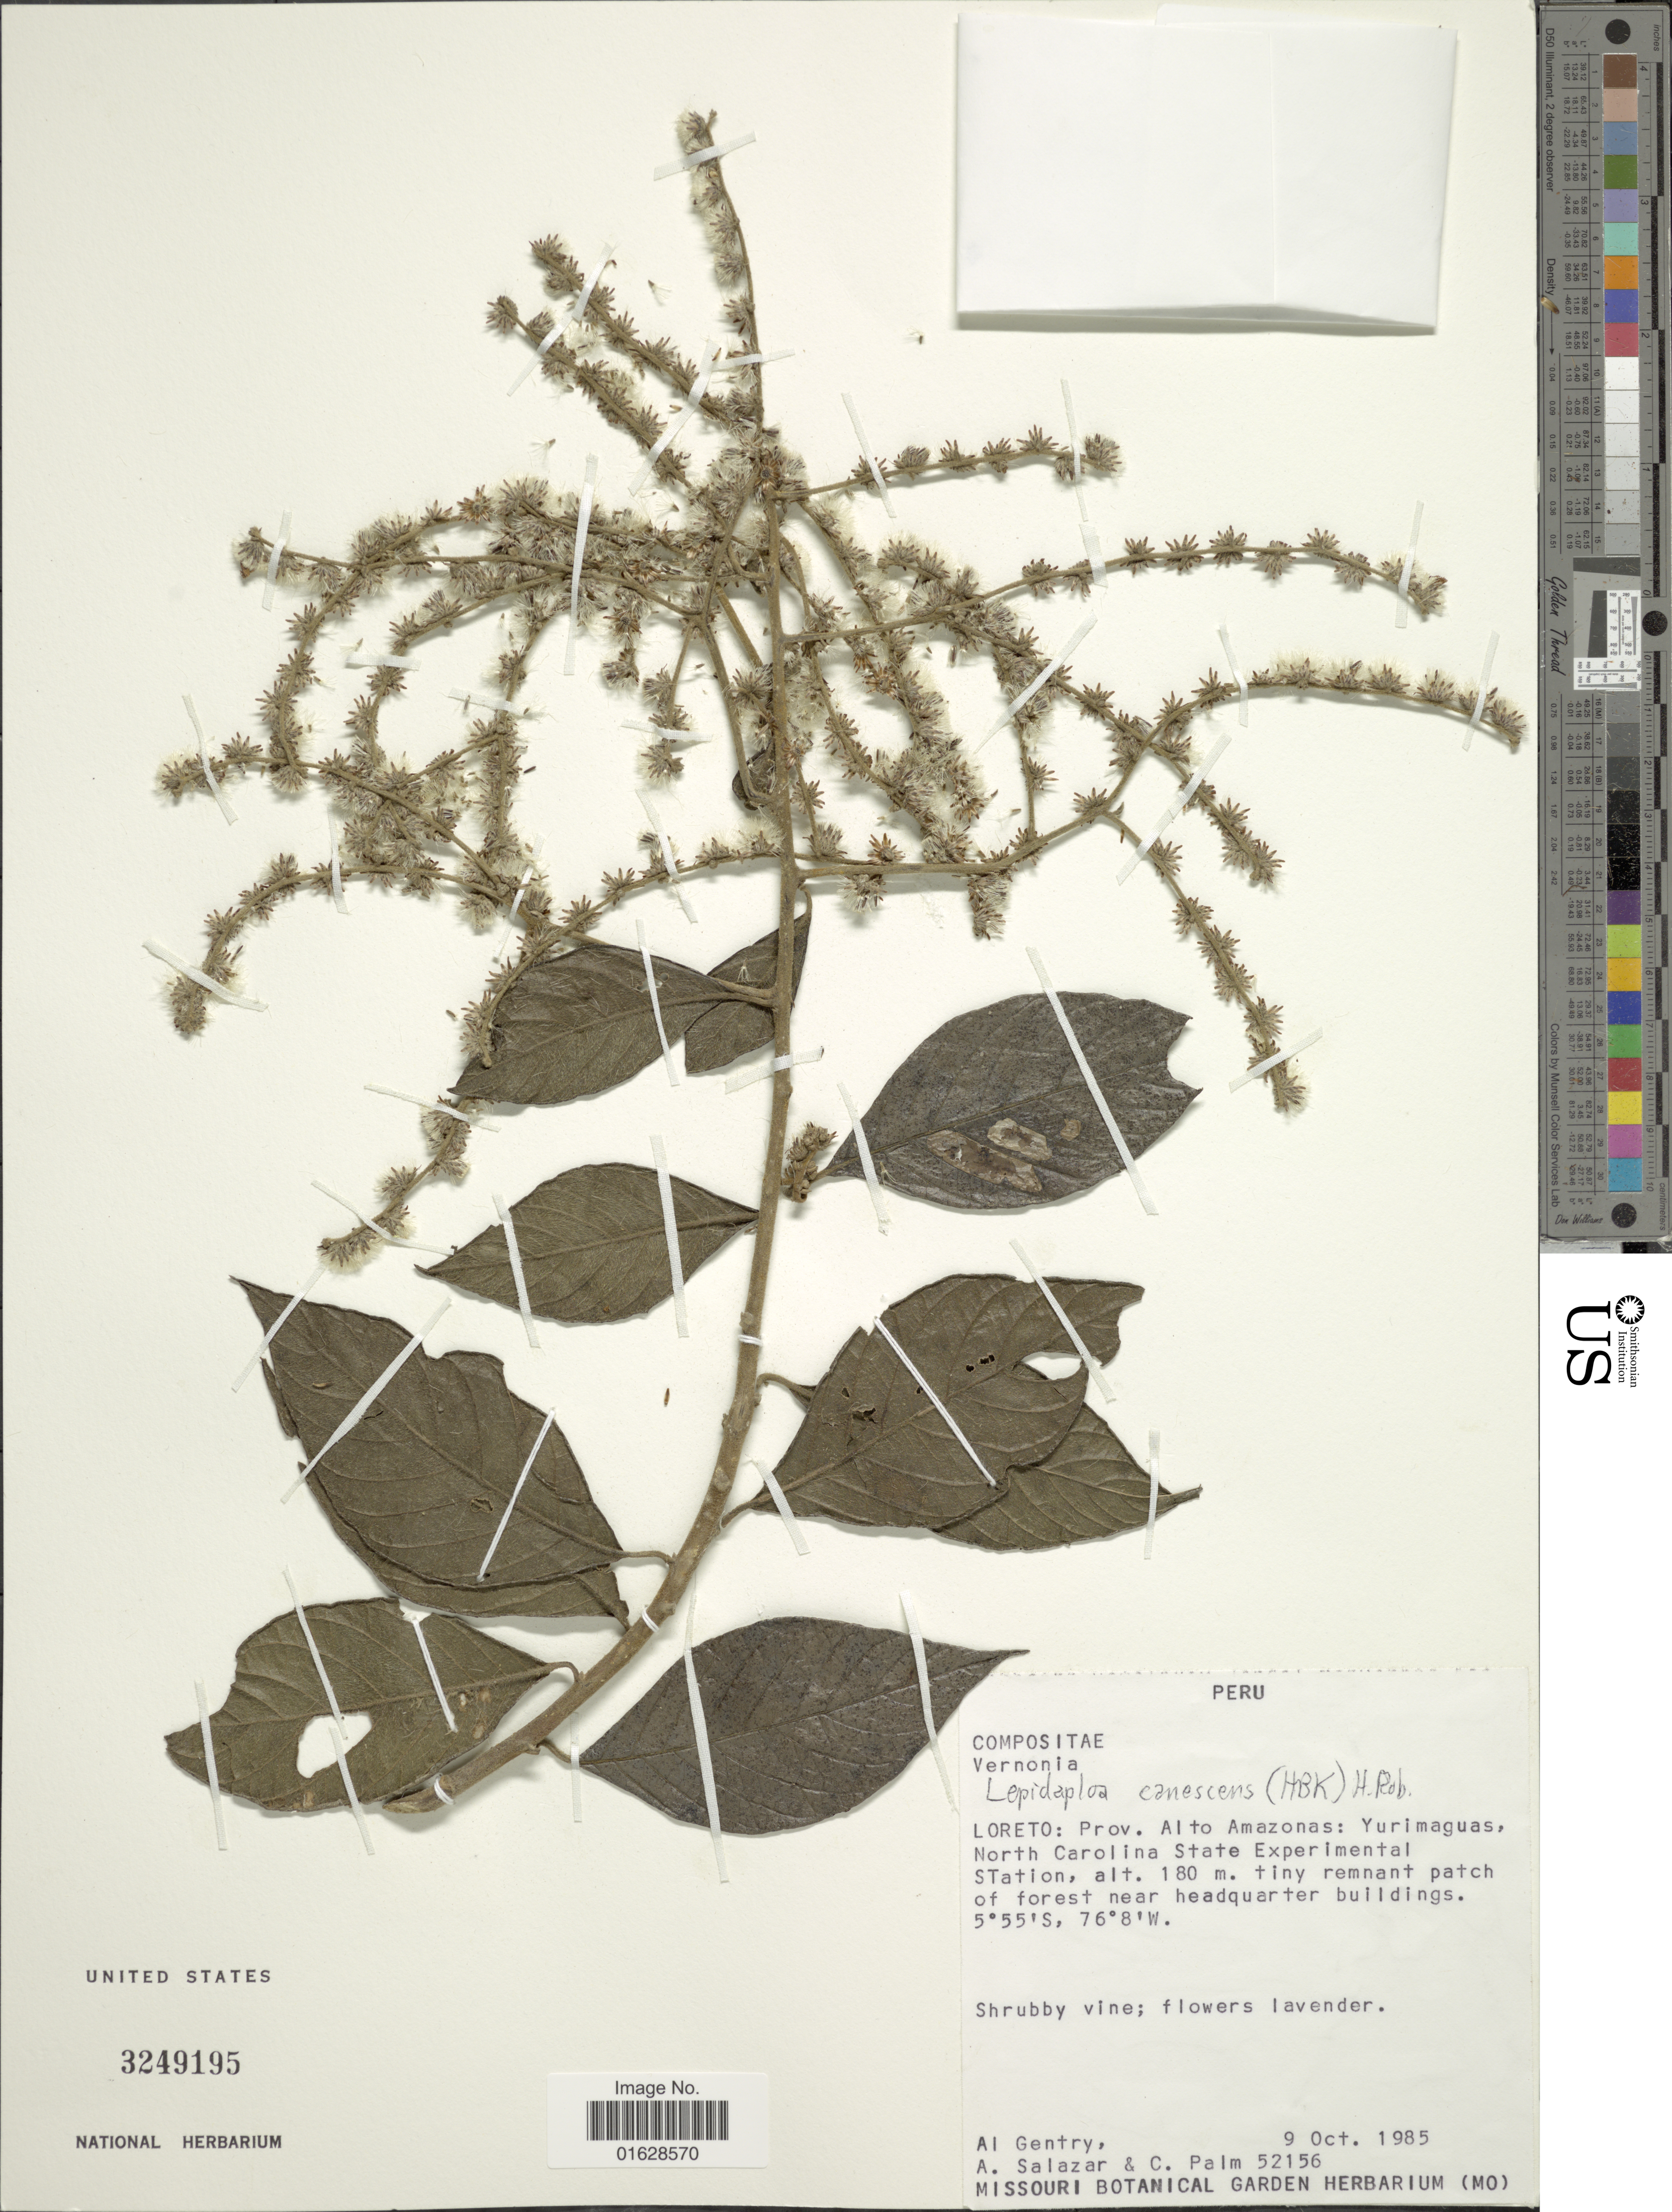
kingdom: Plantae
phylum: Tracheophyta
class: Magnoliopsida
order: Asterales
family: Asteraceae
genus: Lepidaploa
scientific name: Lepidaploa canescens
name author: (Kunth) H. Rob.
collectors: A. H. Gentry, A. Salazar & C. Palm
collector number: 52156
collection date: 1985-10-09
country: Peru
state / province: Loreto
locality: Peru. Loreto: Prov. Alto Amazonas: Yurimaguas, North Carolina State Experimental Station. Tiny remnant patch of forest near headquarter buildings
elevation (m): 180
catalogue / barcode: US 3249195